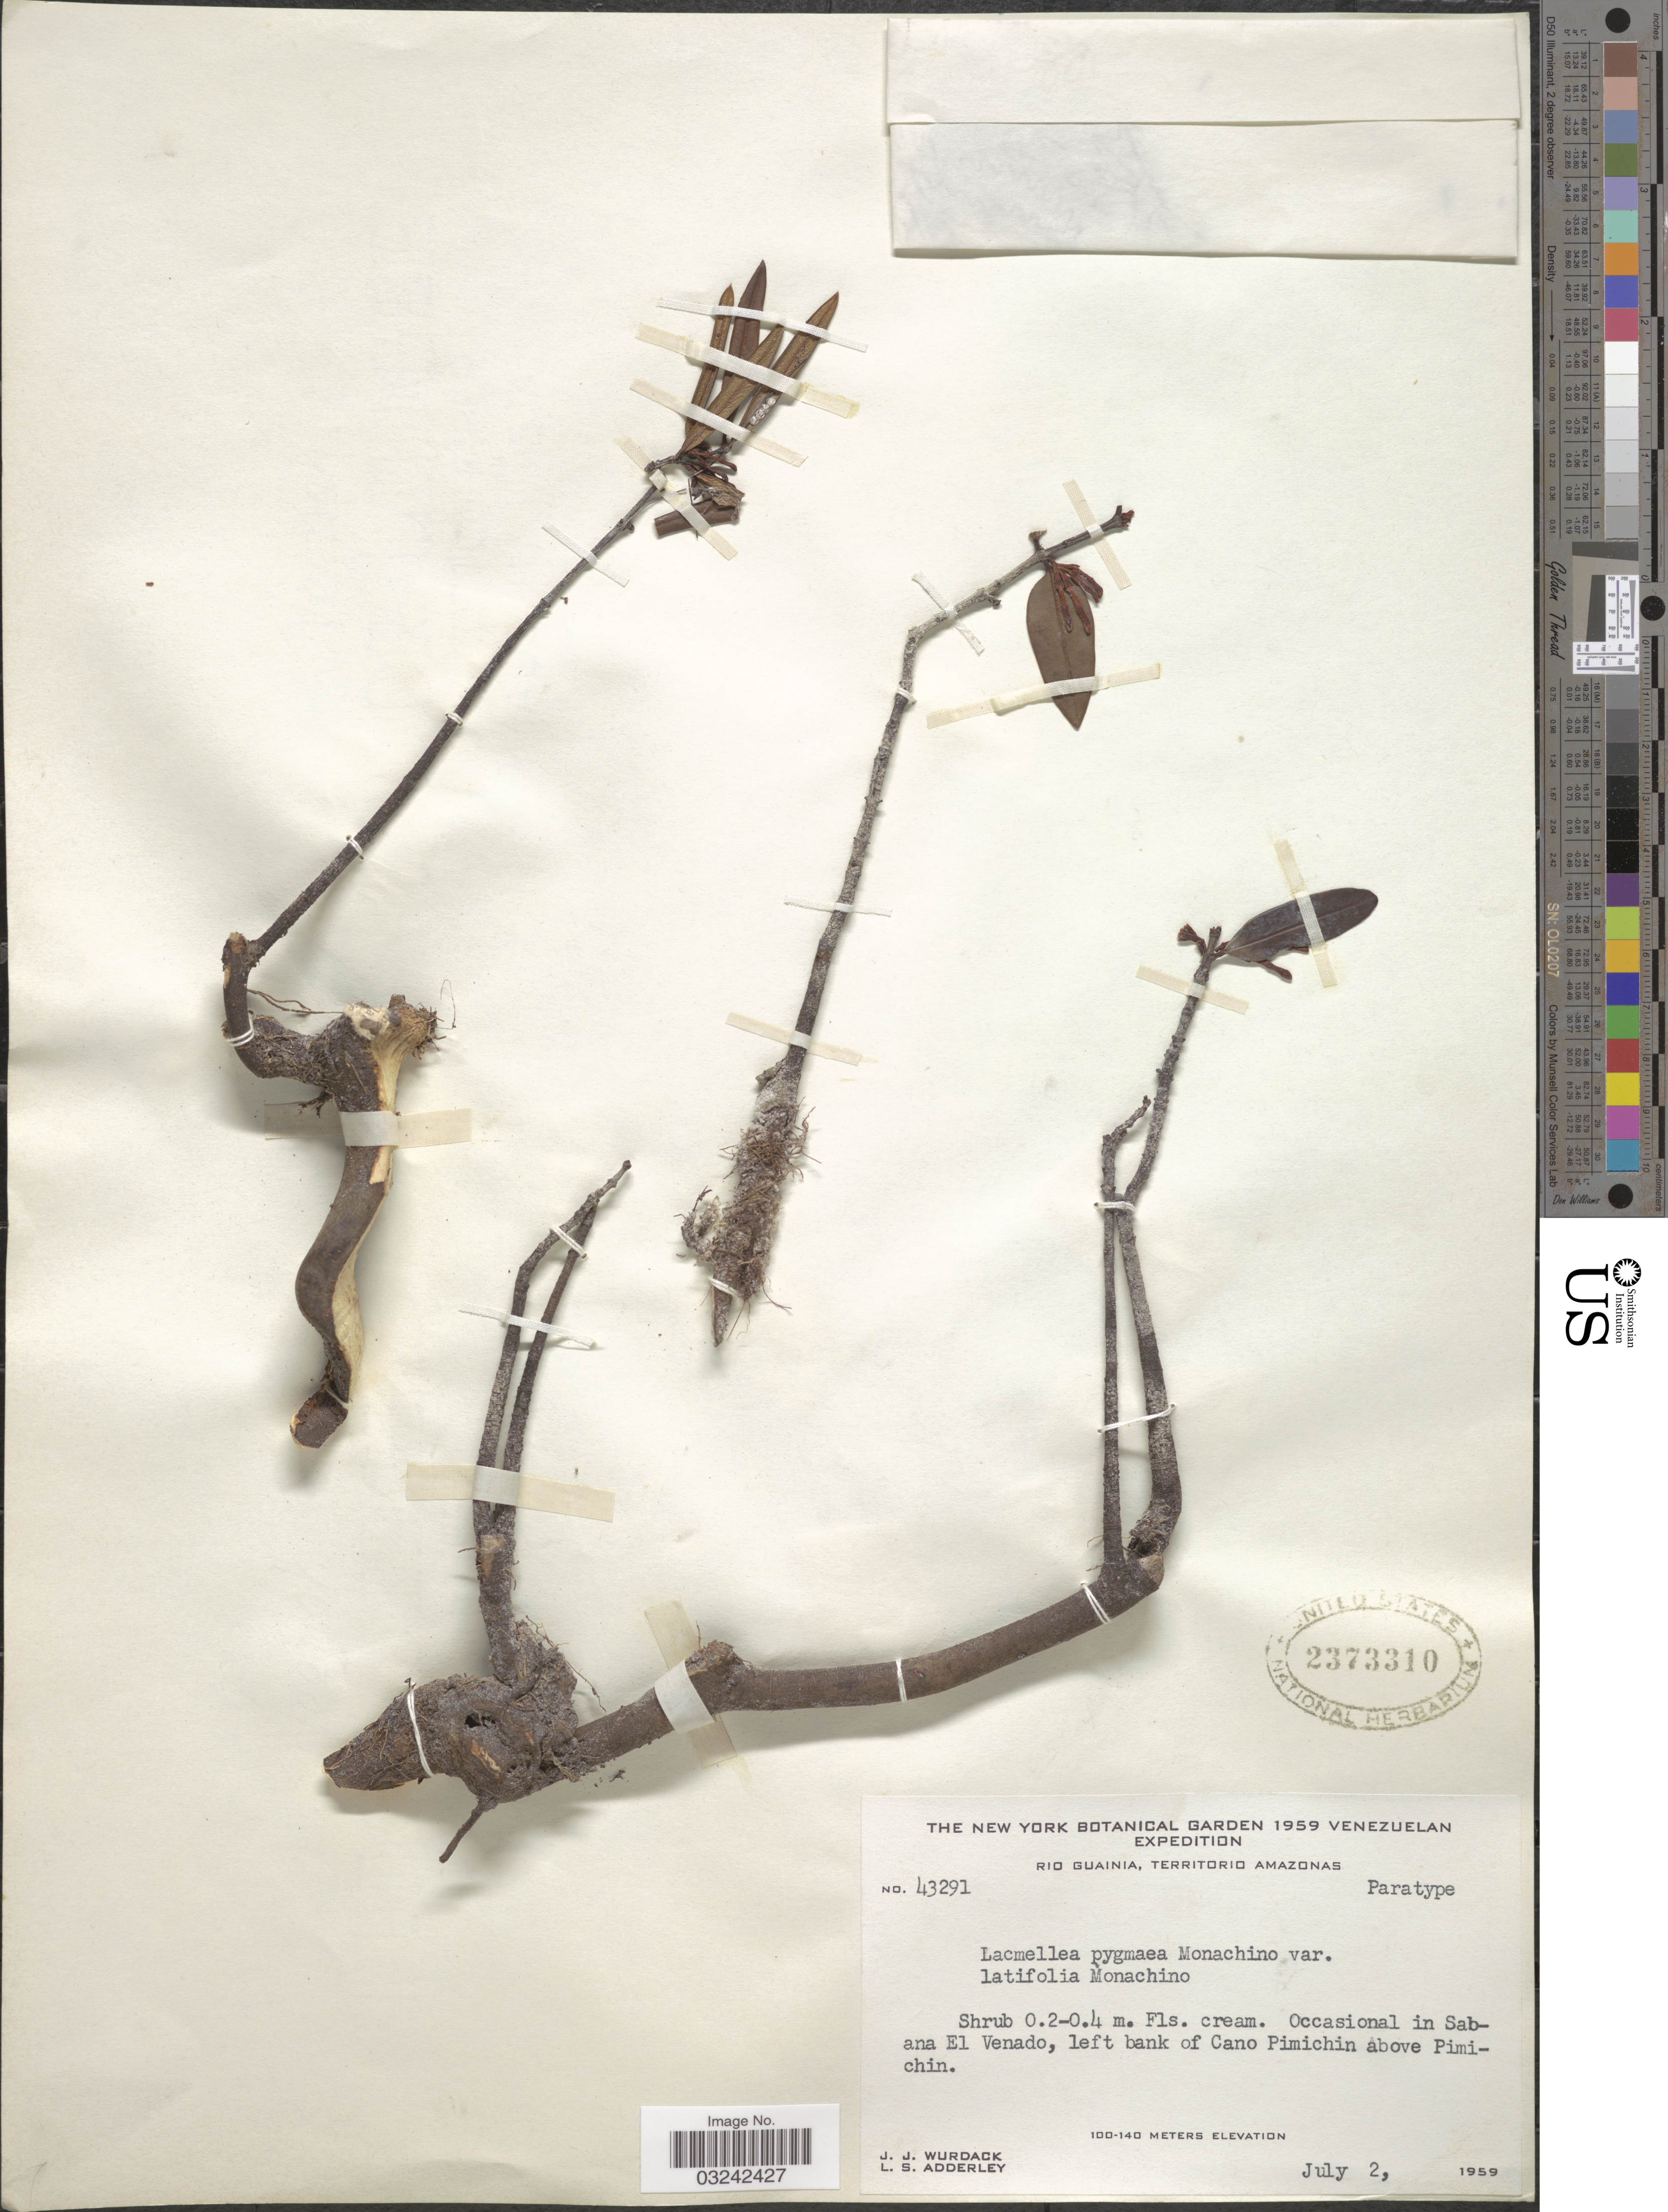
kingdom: Plantae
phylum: Tracheophyta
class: Magnoliopsida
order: Gentianales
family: Apocynaceae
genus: Lacmellea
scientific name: Lacmellea pygmaea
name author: Monach.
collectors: J. J. Wurdack & L. S. Adderley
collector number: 43291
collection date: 1959-07-02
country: Venezuela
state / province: Amazonas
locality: Rio Guainia. In Sabana El Venado, left bank of Cano Pimichin above Pimichin.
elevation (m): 100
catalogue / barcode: US 2373310